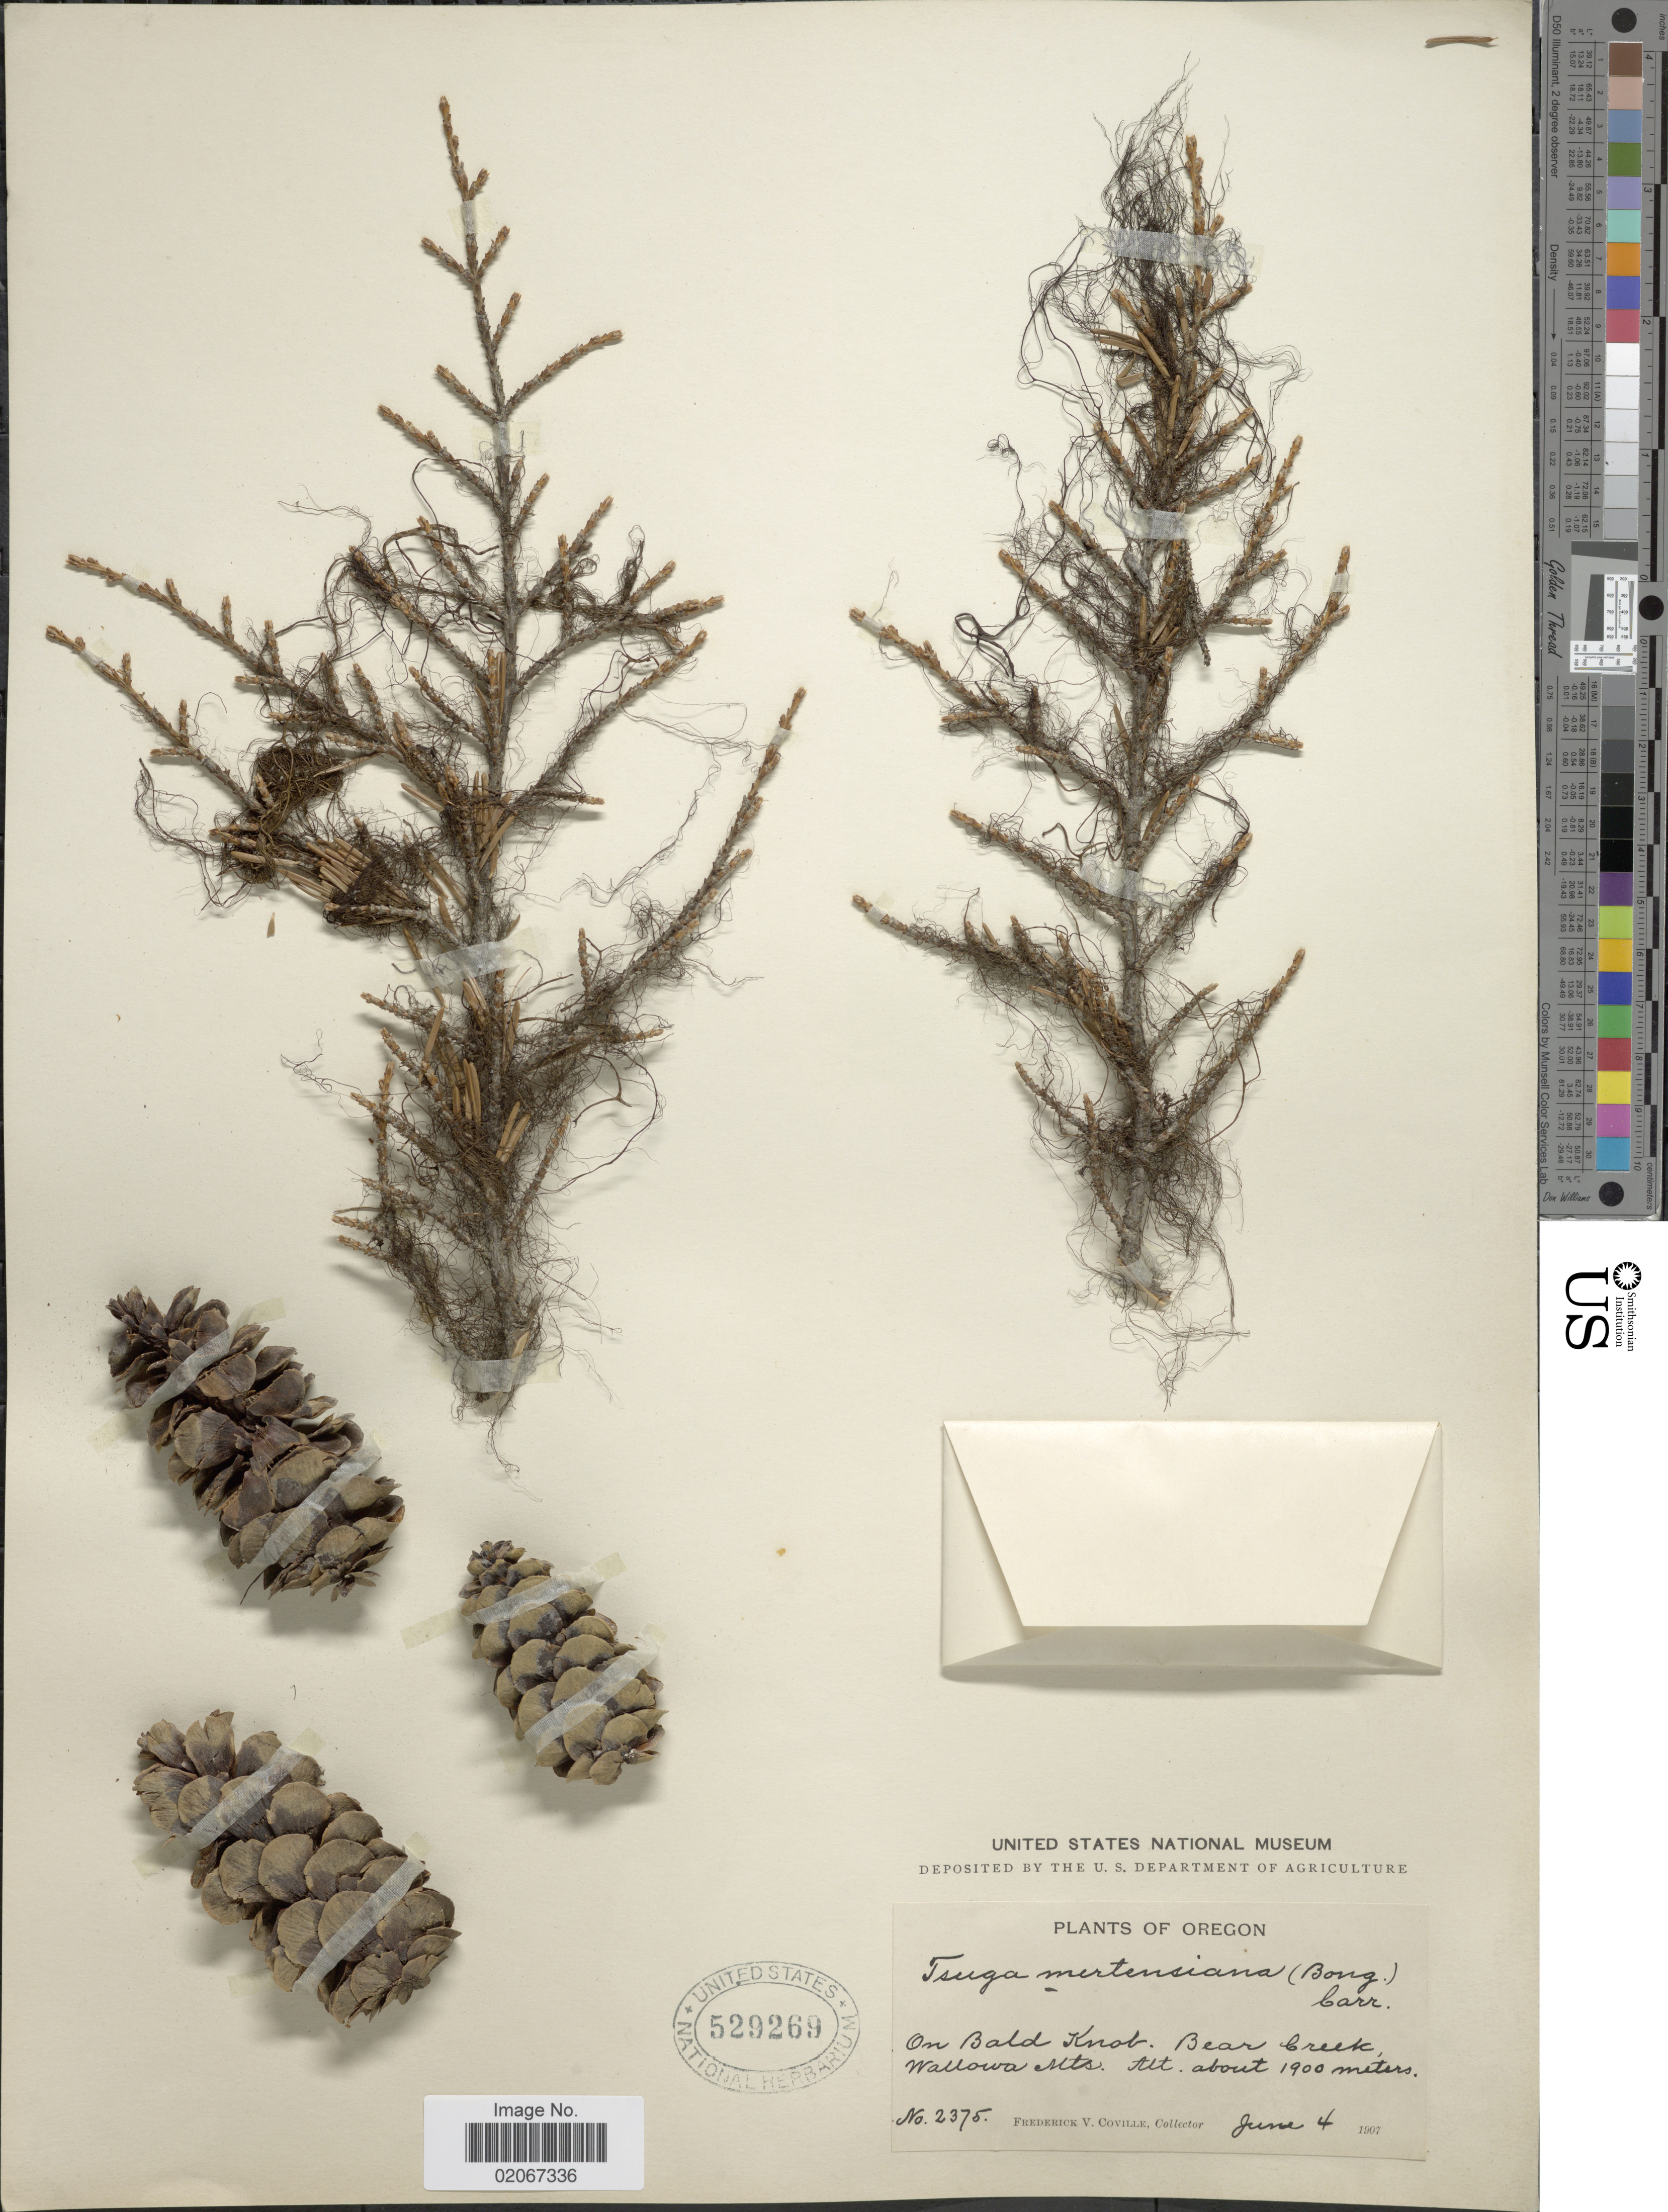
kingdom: Plantae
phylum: Tracheophyta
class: Pinopsida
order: Pinales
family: Pinaceae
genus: Tsuga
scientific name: Tsuga mertensiana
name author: (Bong.) Carrière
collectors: F. V. Coville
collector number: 2375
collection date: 1907-06-04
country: United States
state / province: Oregon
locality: On Bald Knob. Bear Creek, Wallowa Mts.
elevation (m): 1900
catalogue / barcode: US 529269